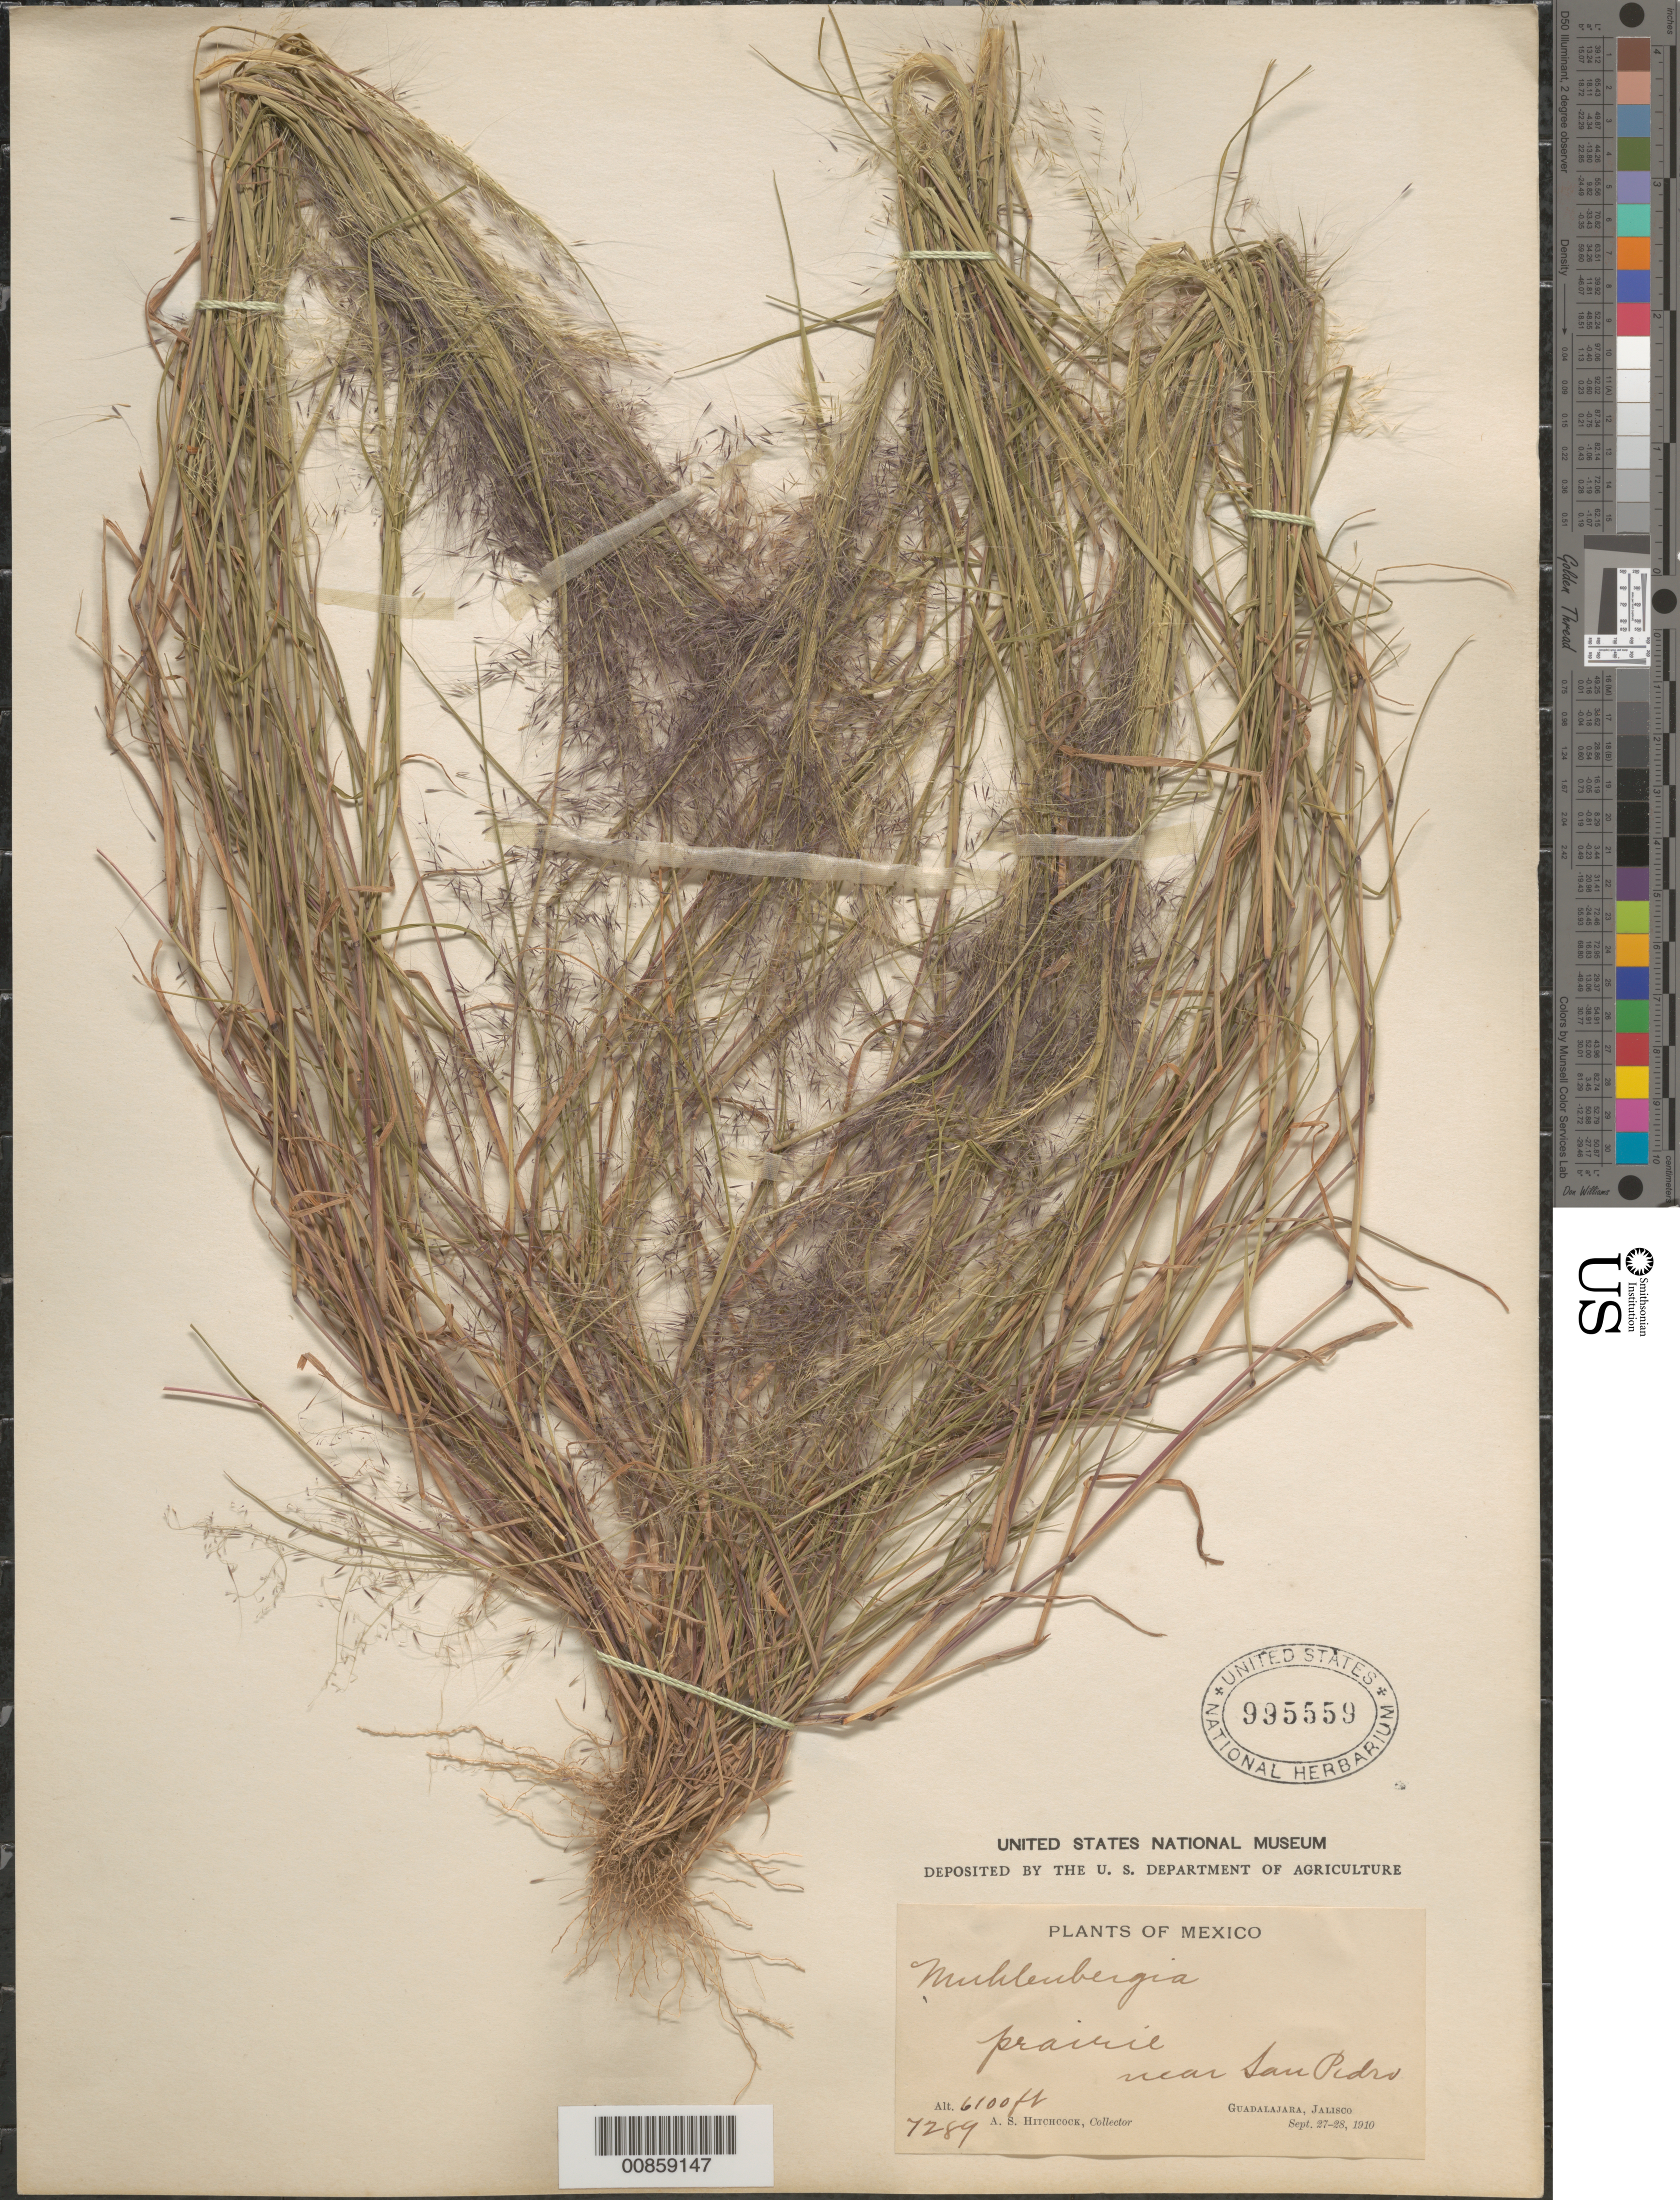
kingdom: Plantae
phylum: Tracheophyta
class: Liliopsida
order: Poales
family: Poaceae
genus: Muhlenbergia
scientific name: Muhlenbergia implicata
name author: (Kunth) Trin.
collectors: A. S. Hitchcock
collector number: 7289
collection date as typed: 27 Sep 1910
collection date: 1910-09-27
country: Mexico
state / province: Jalisco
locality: Near San Pedro, Guadalajara, Jal.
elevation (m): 1859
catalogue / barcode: US 995559